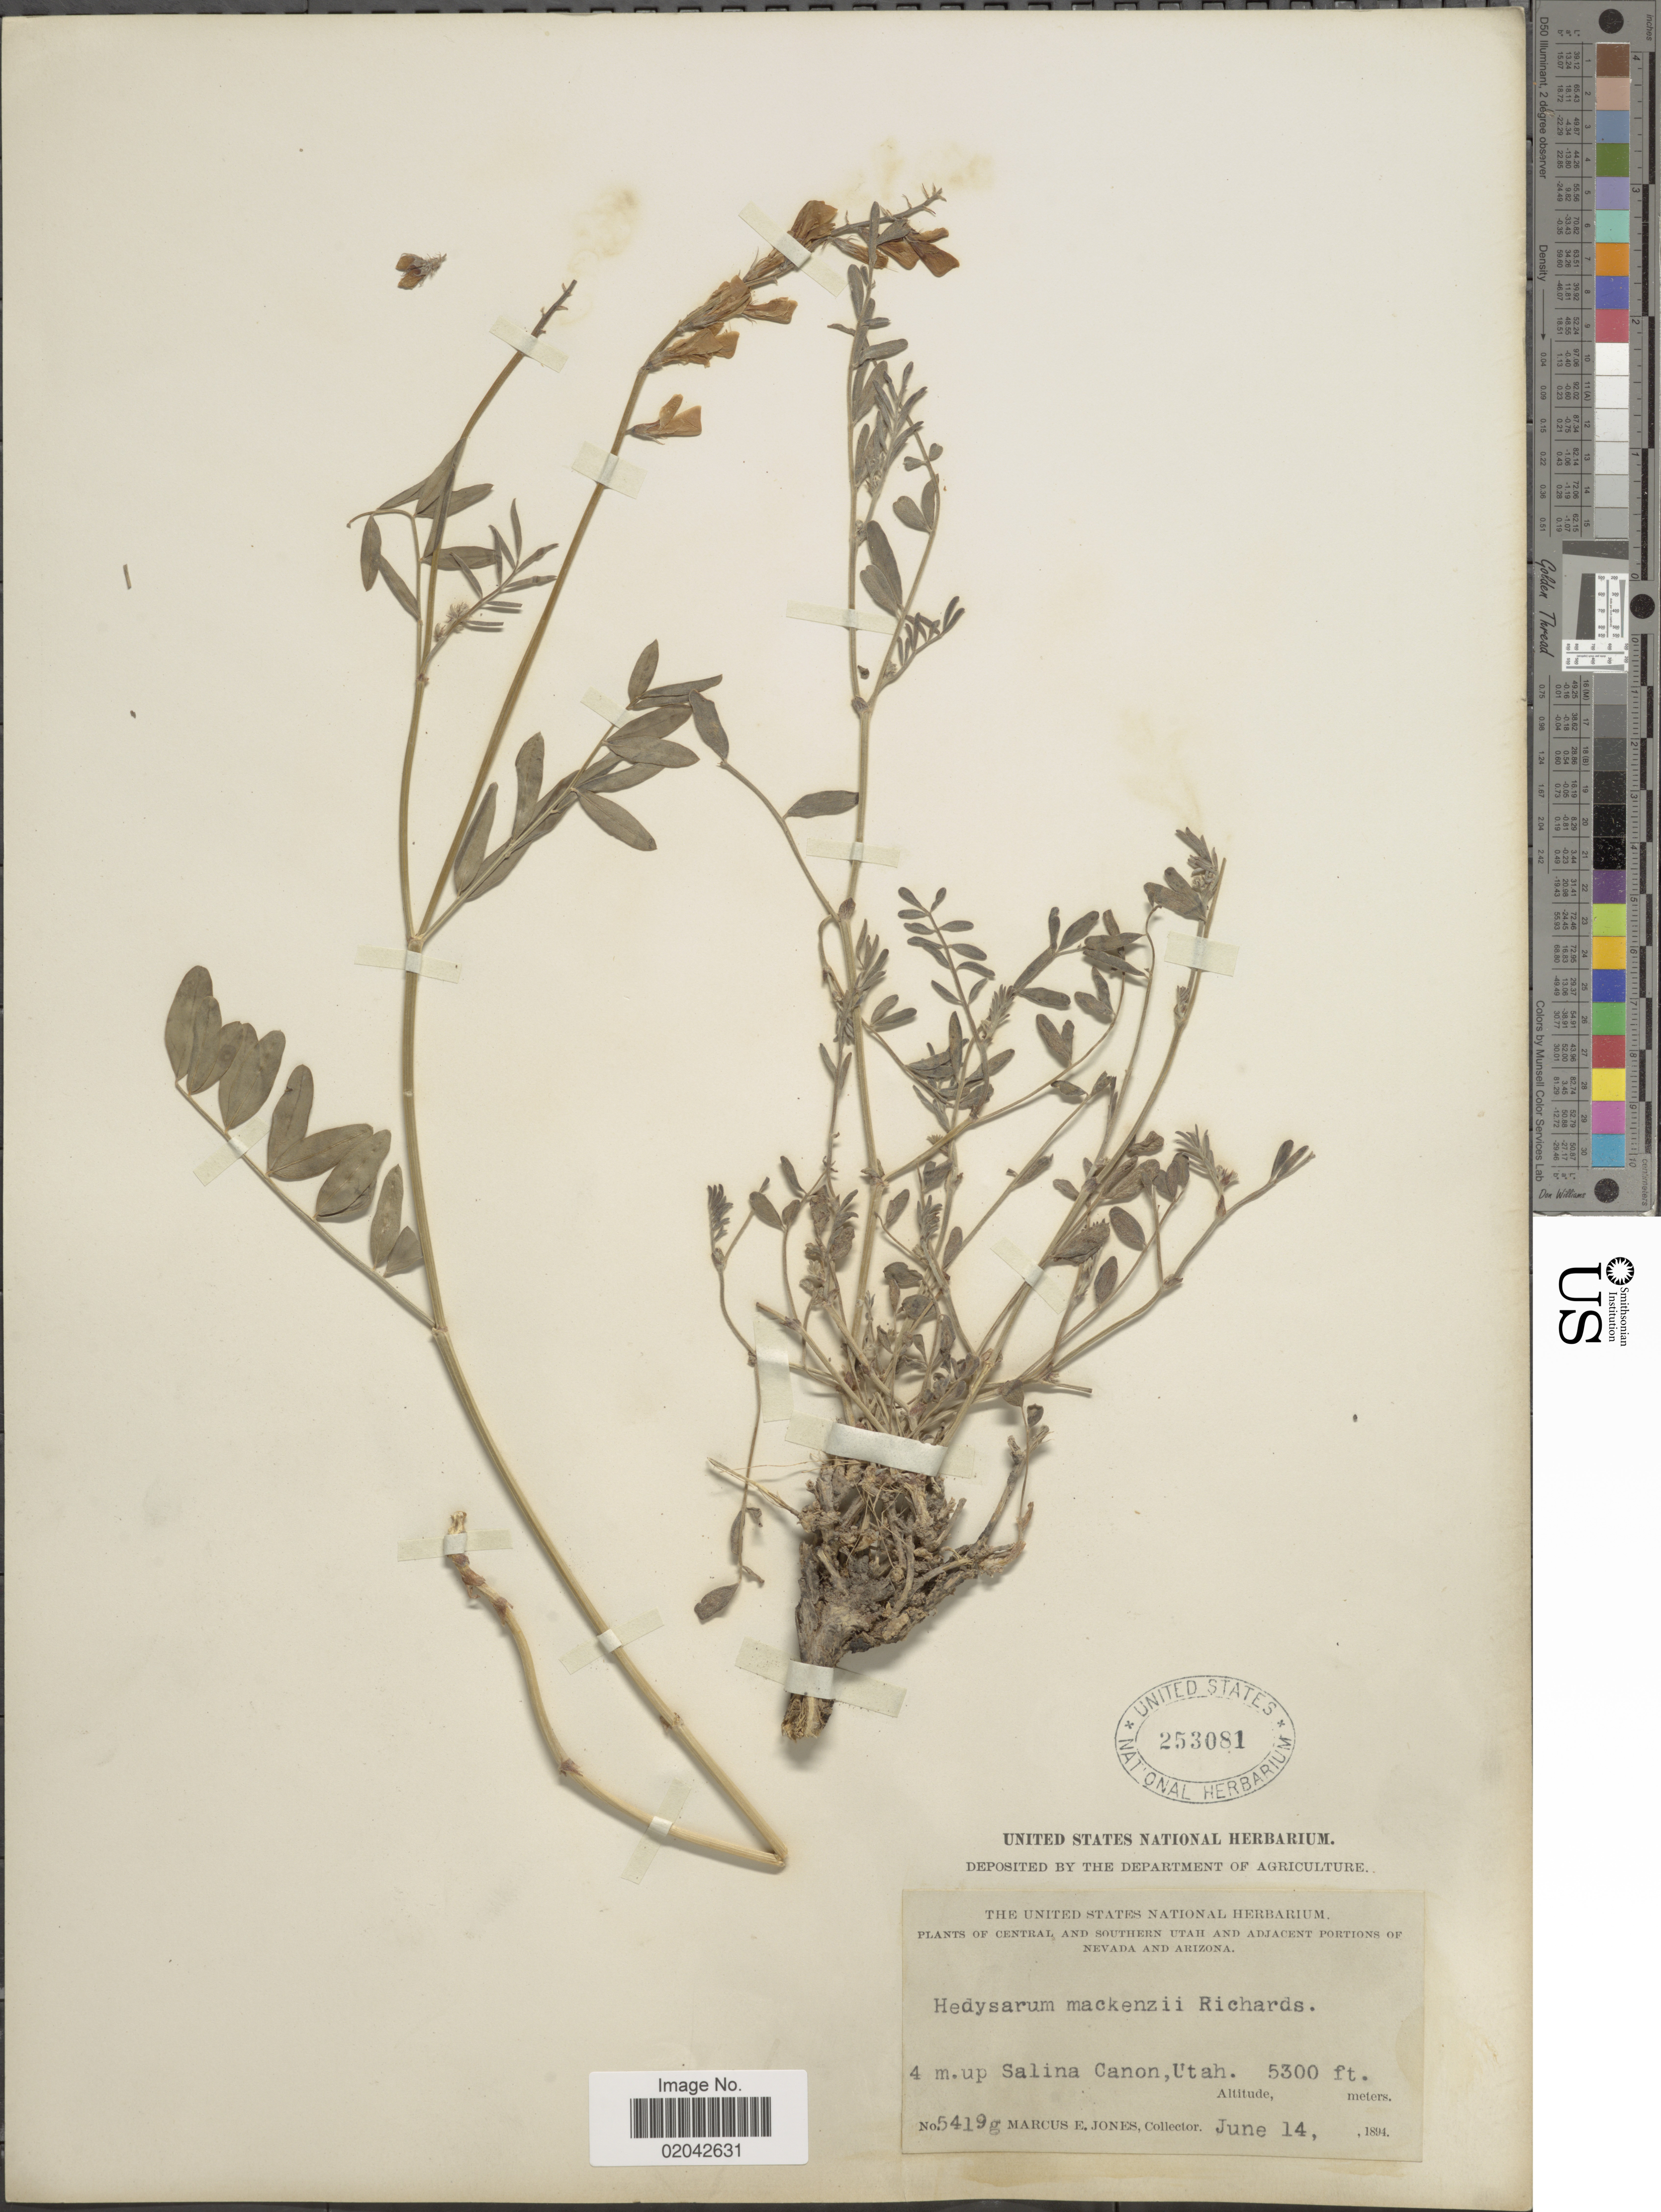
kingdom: Plantae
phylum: Tracheophyta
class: Magnoliopsida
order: Fabales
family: Fabaceae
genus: Hedysarum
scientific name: Hedysarum mackenziei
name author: Richardson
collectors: M. E. Jones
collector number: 5419g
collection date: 1894-06-14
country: United States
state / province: Utah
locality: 4 m. up Salina Canon.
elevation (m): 1615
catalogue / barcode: US 253081